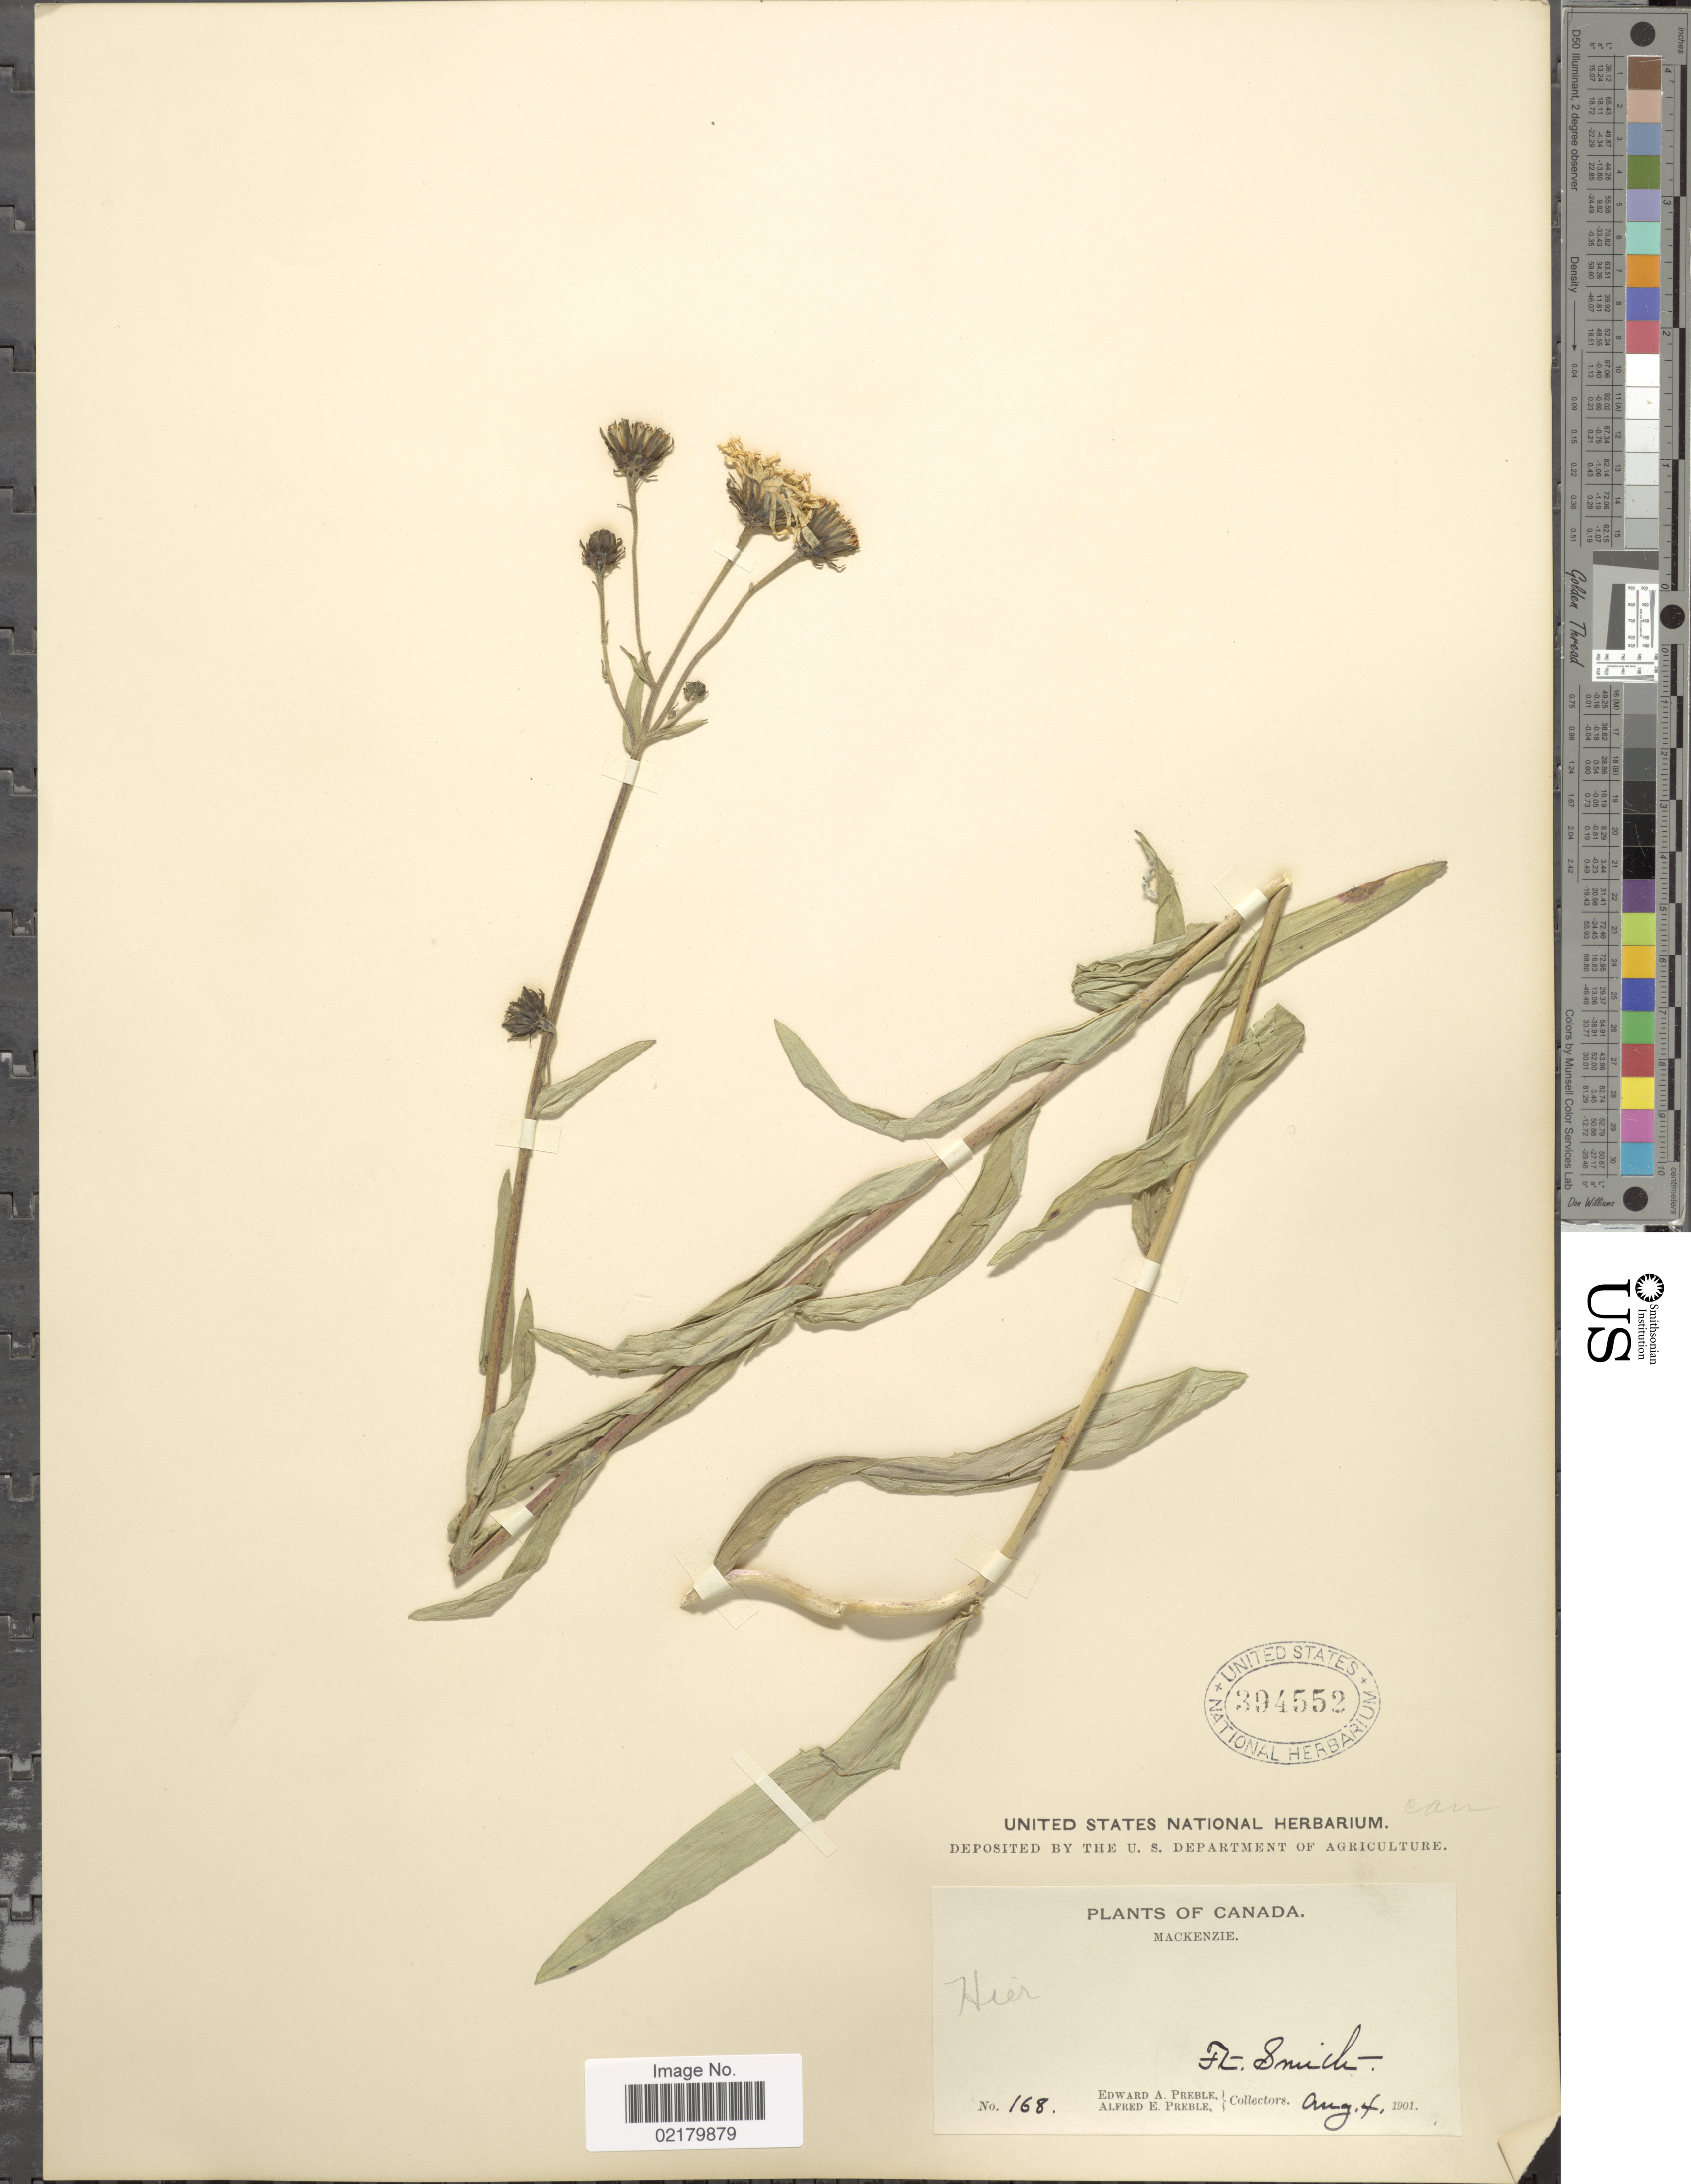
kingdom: Plantae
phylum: Tracheophyta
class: Magnoliopsida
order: Asterales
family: Asteraceae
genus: Hieracium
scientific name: Hieracium canadense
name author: Michx.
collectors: E. Preble & A. Preble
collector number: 168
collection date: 1901-08-04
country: Canada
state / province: Northwest Territories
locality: Mackenzie, Ft Smith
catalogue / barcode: US 394552